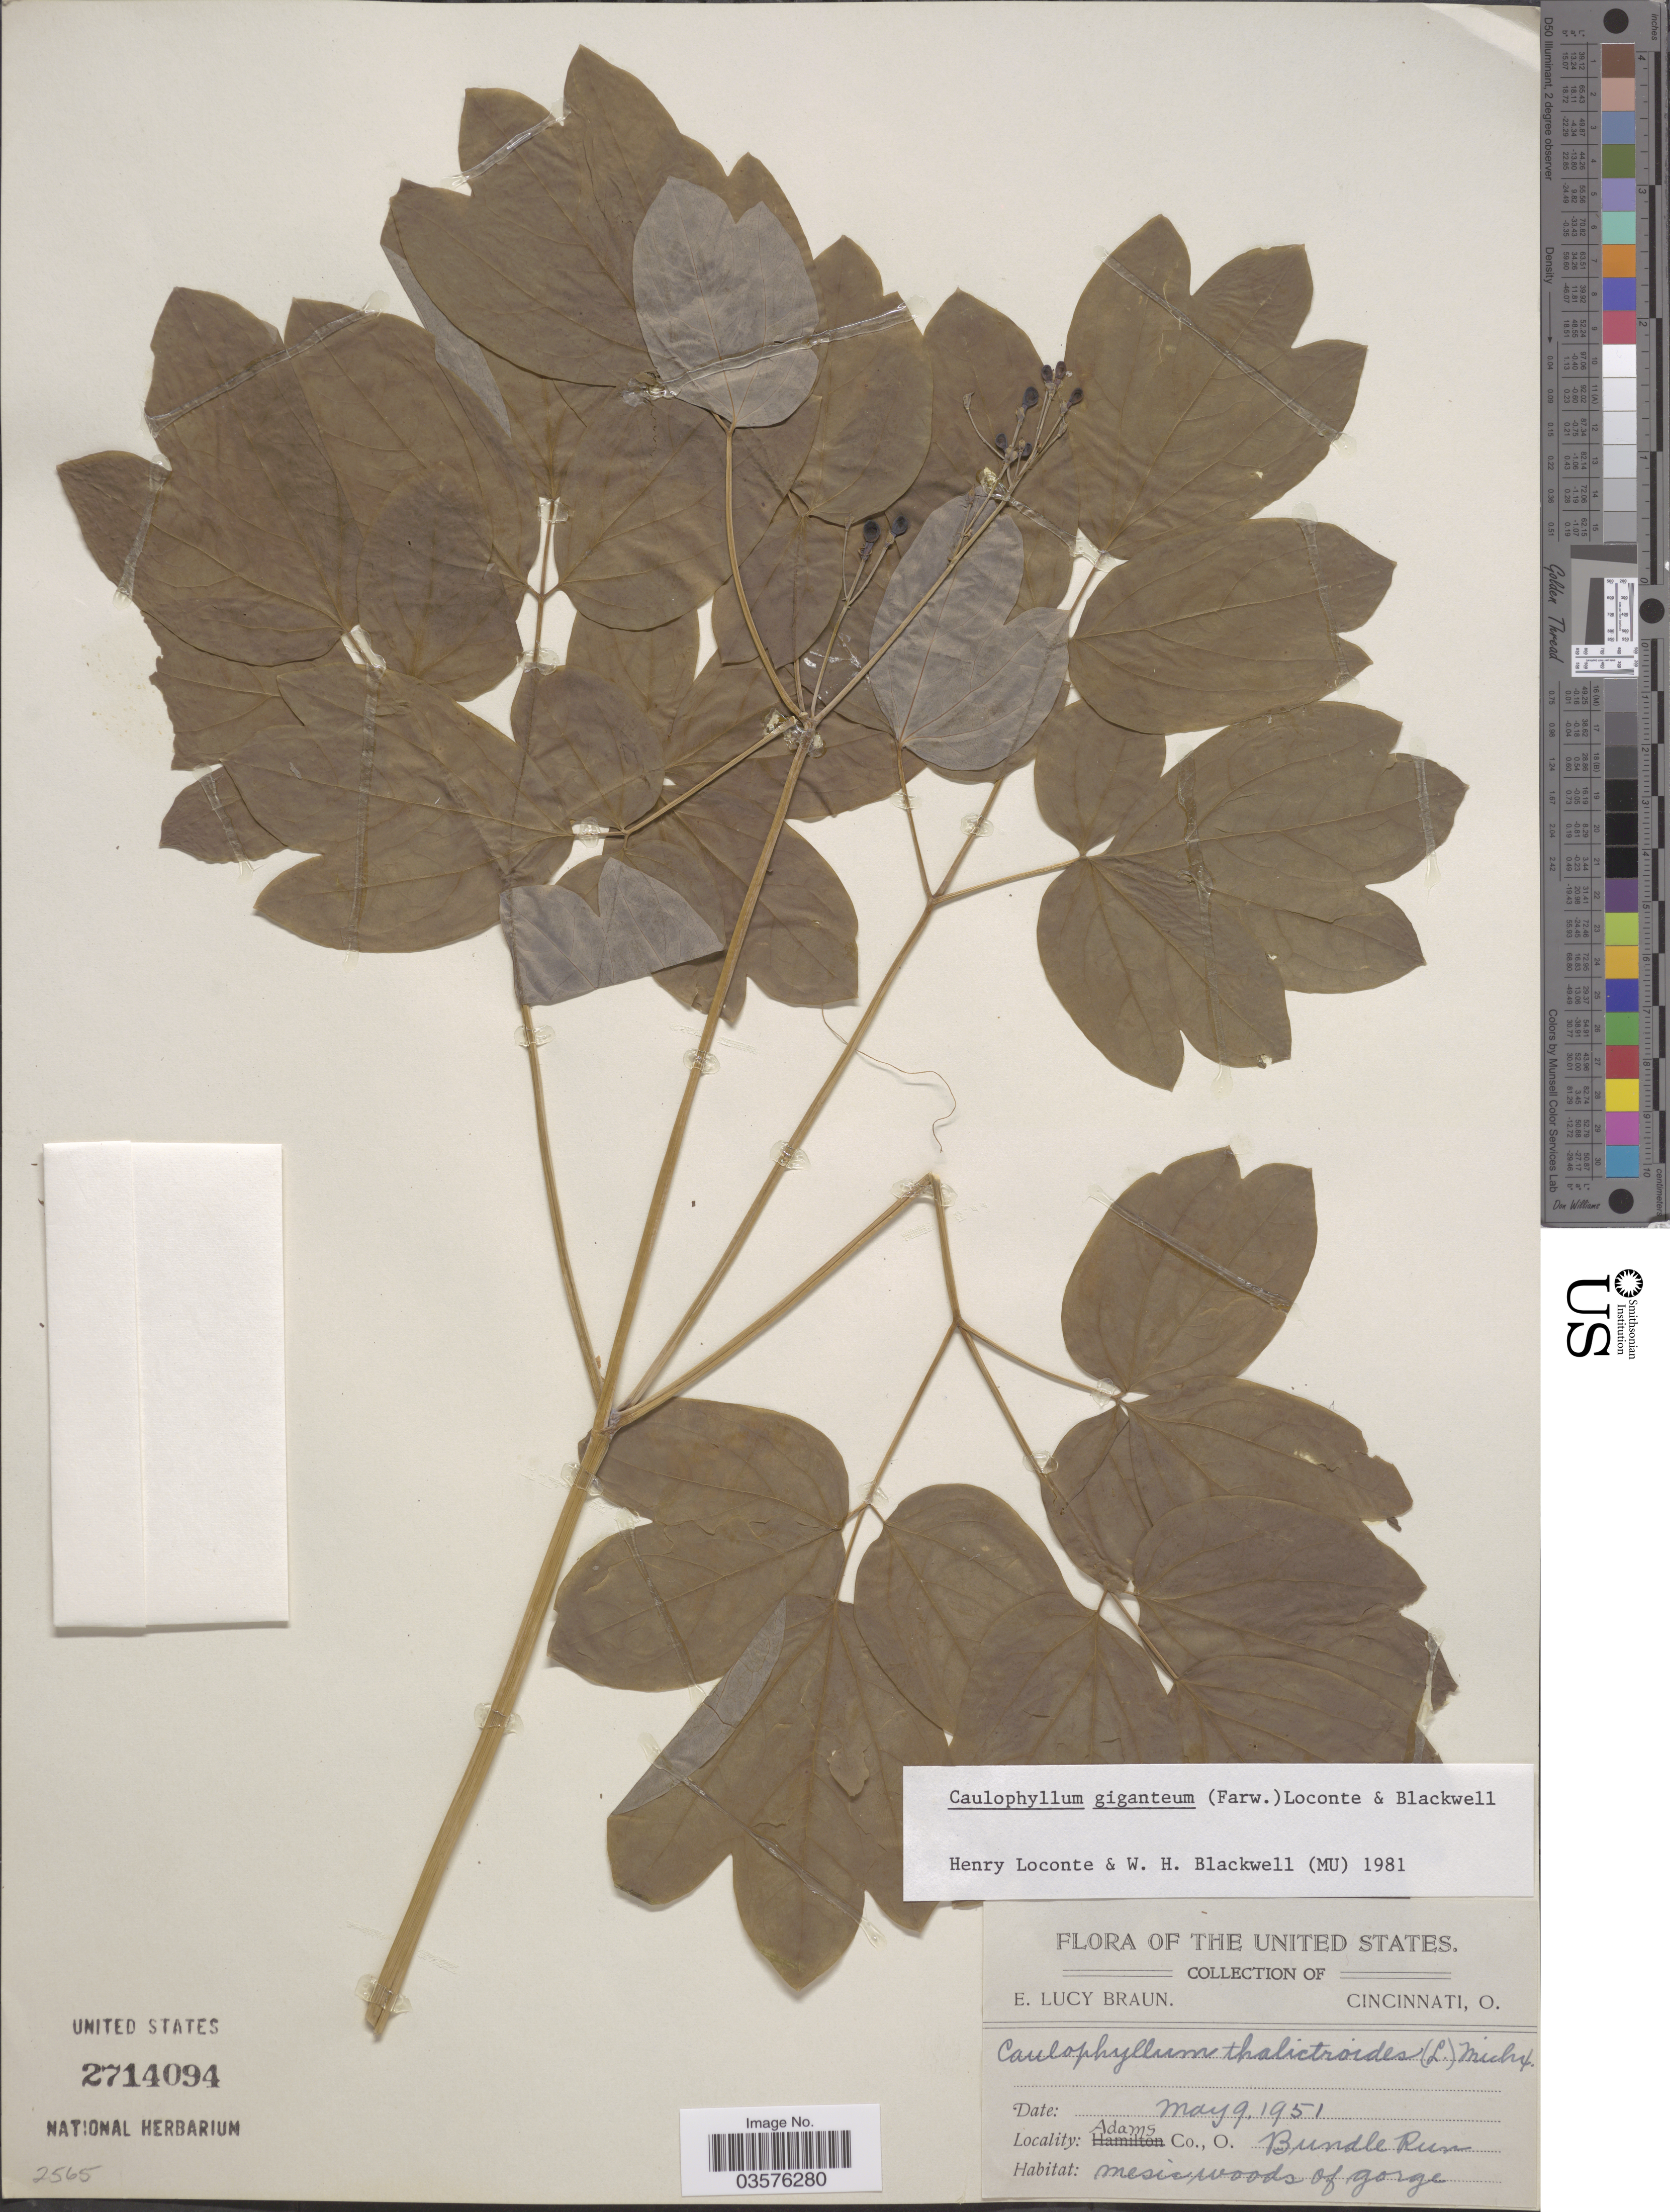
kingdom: Plantae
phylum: Tracheophyta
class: Magnoliopsida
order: Ranunculales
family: Berberidaceae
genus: Caulophyllum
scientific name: Caulophyllum giganteum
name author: (Farw.) Loconte & W.H. Blackw.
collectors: E. L. Braun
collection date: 1951-05-09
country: United States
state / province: Ohio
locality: Adams Co., Bundle Run.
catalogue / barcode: US 2714094